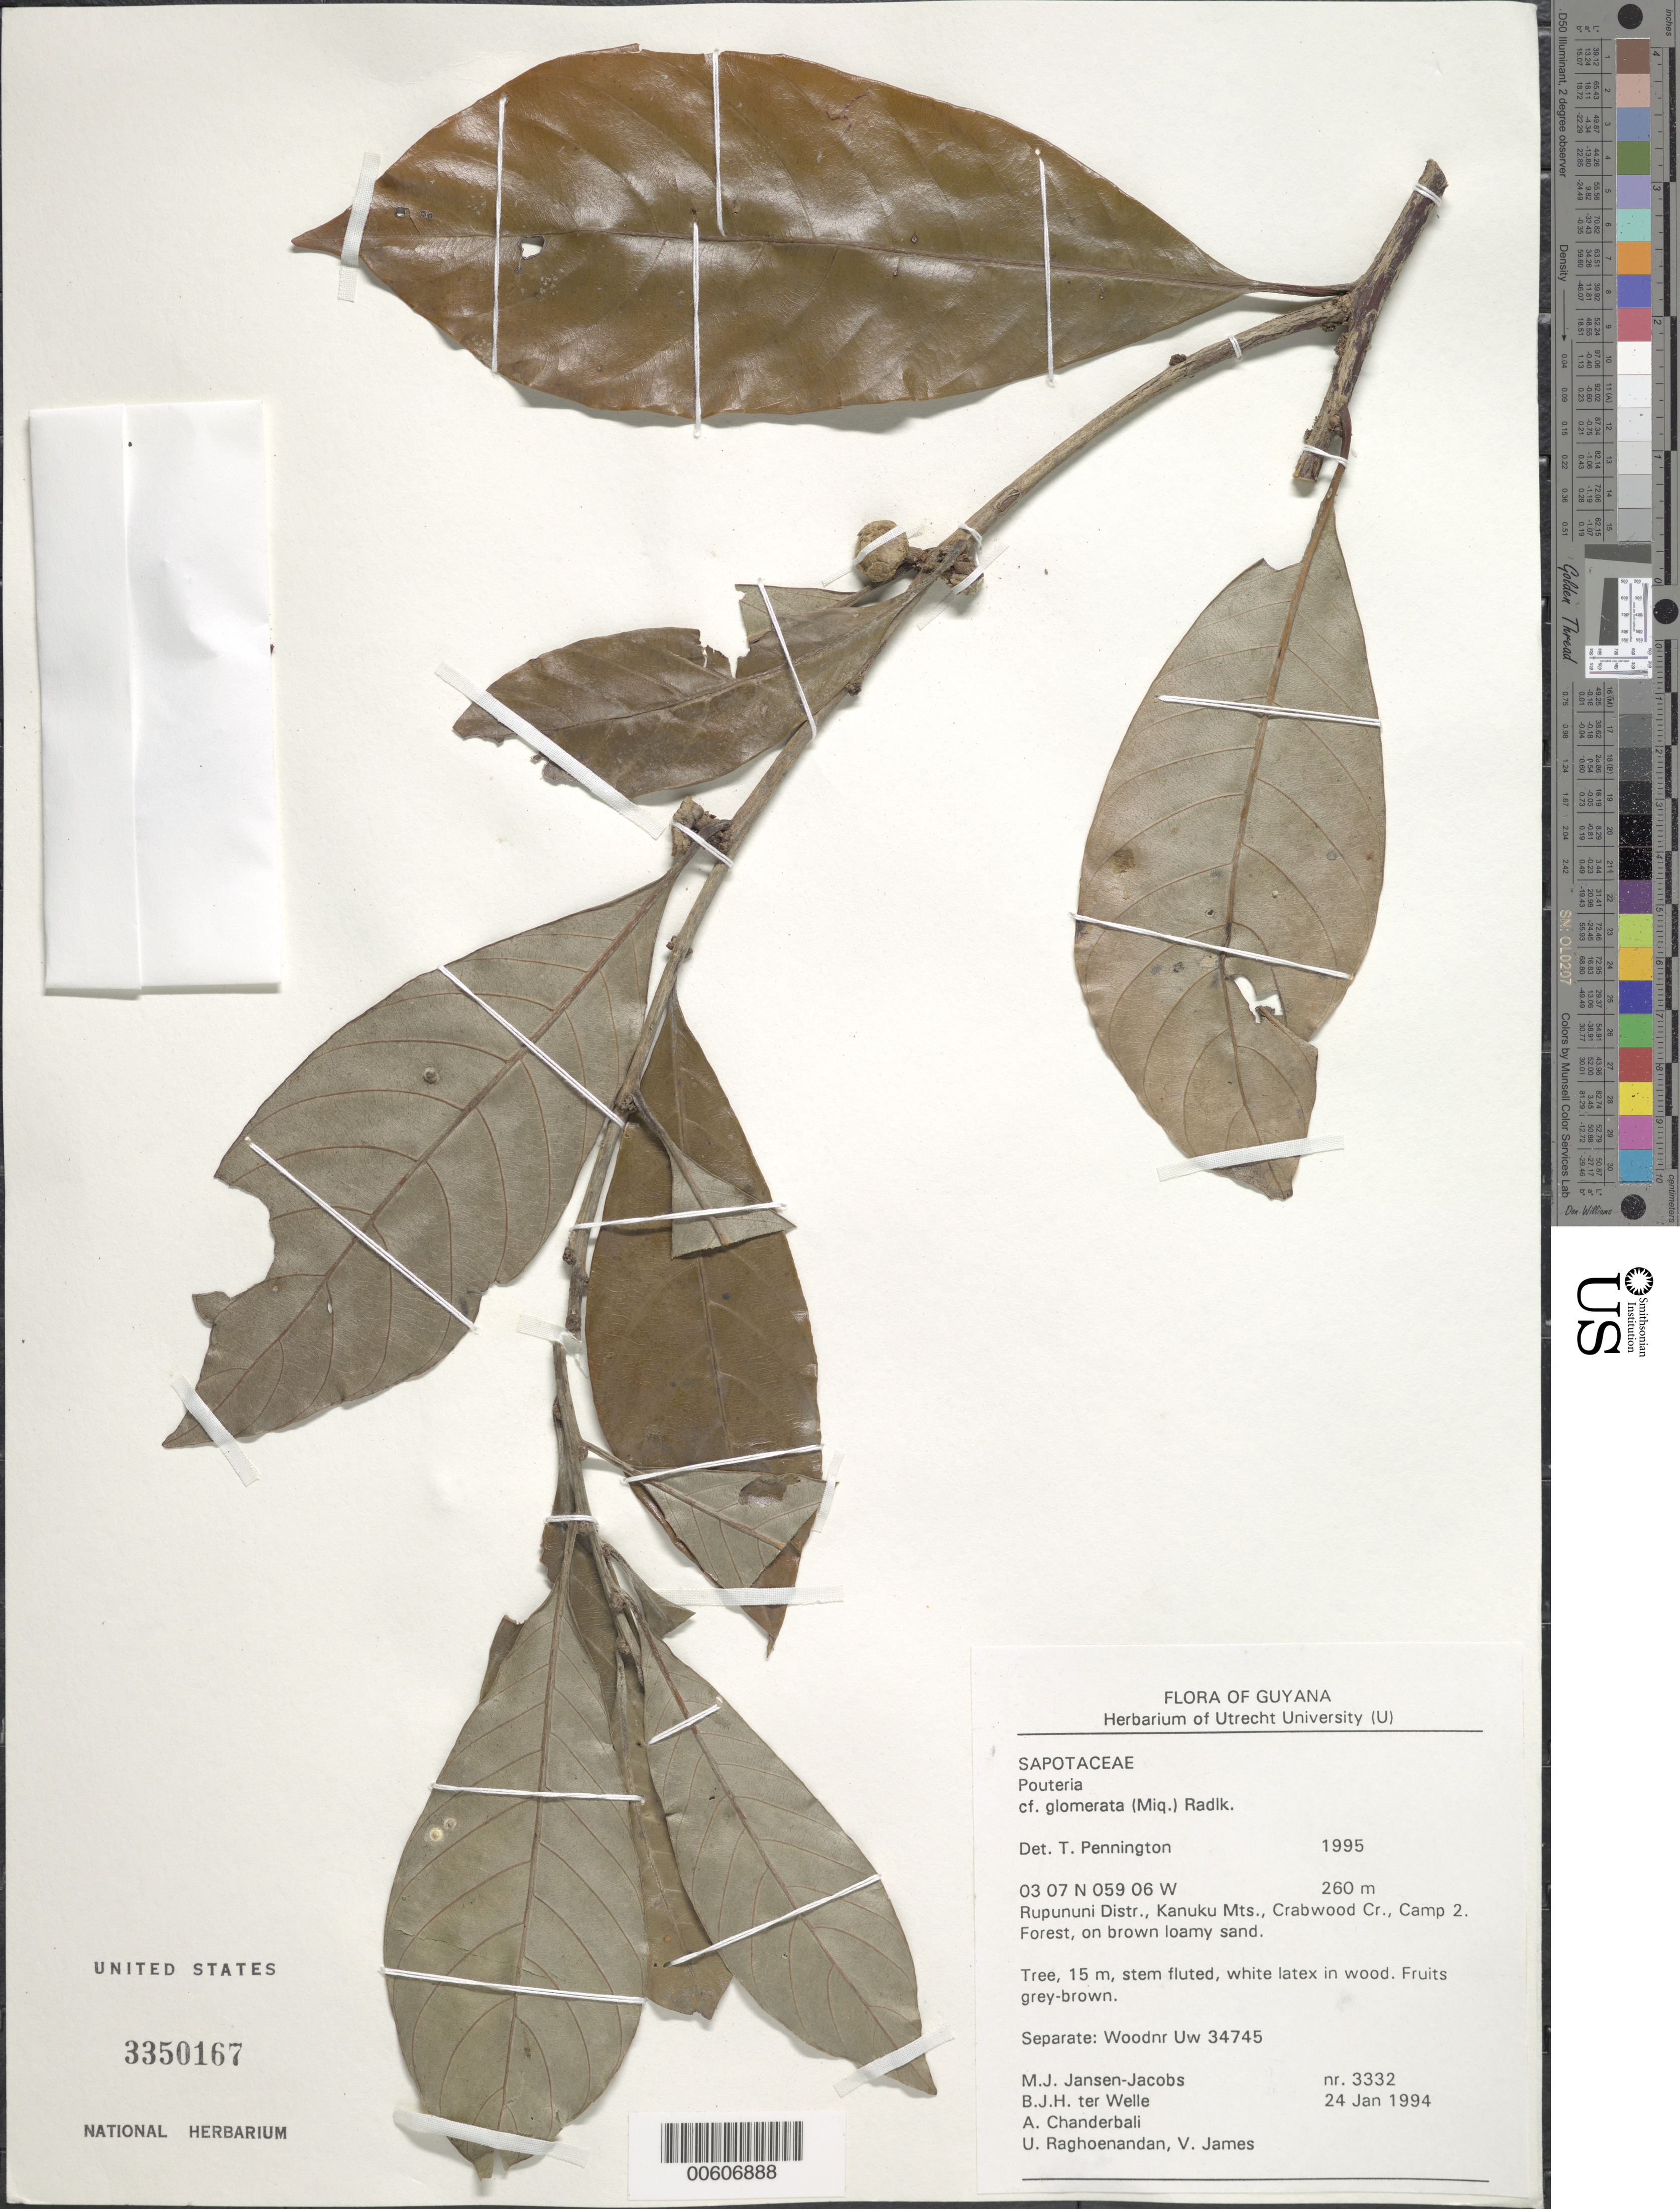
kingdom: Plantae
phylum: Tracheophyta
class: Magnoliopsida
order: Ericales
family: Sapotaceae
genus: Pouteria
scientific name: Pouteria glomerata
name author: (Miq.) Radlk.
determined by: Pennington, T. D., (K)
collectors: M. J. Jansen-Jacobs, B. Welle, A. S. Chanderbali, U. Raghoenandan & V. James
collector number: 3332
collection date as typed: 24-Jan-94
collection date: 1994-01-24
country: Guyana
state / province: U. Takutu-U. Essequibo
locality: Crabwood Cr., Camp 2, Kanuku Mts., Rupununi District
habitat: Forest, on brown loamy sand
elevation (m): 260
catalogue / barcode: US 3350167